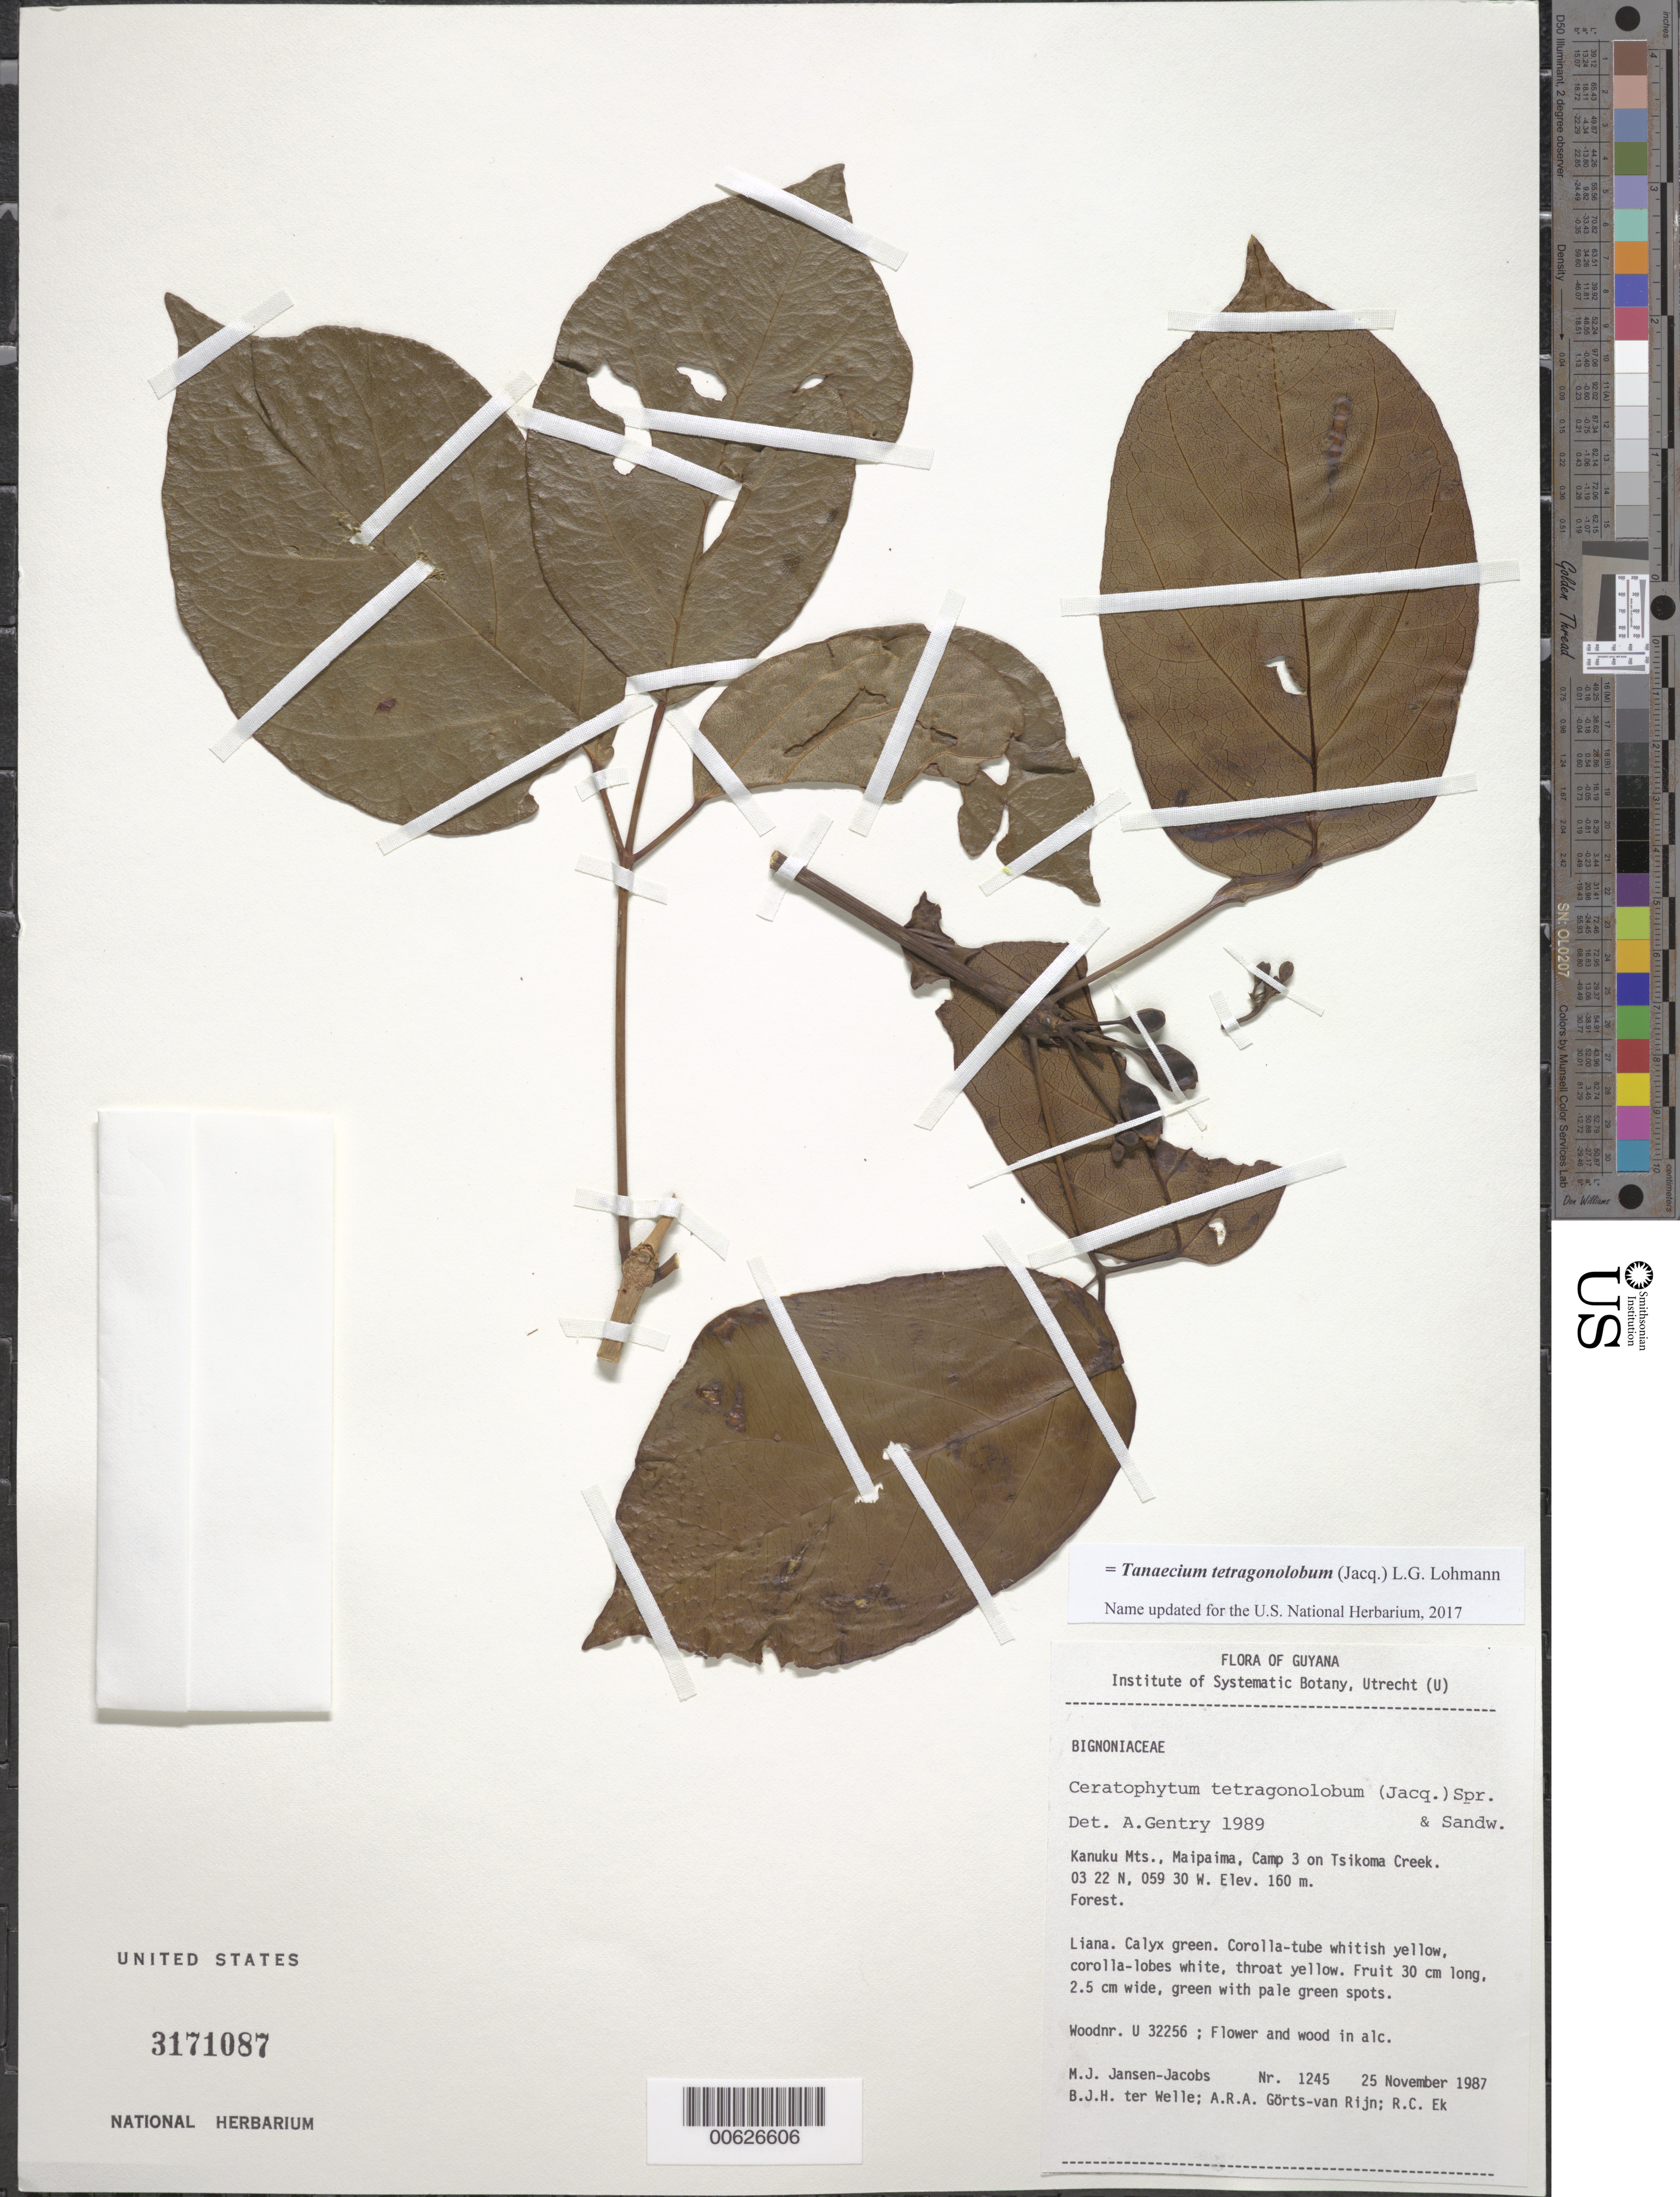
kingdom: Plantae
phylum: Tracheophyta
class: Magnoliopsida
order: Lamiales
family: Bignoniaceae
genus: Tanaecium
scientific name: Tanaecium tetragonolobum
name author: (Jacq.) L.G. Lohmann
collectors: M. J. Jansen-Jacobs, B. Welle, A. .R. A. Görts-van Rijn & R. C. Ek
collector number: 1245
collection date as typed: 25-Nov-87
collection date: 1987-11-25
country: Guyana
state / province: U. Takutu-U. Essequibo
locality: Kanuku Mts., Maipaima, Camp 3 on Tsikoma Creek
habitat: Forest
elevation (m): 160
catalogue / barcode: US 3171087